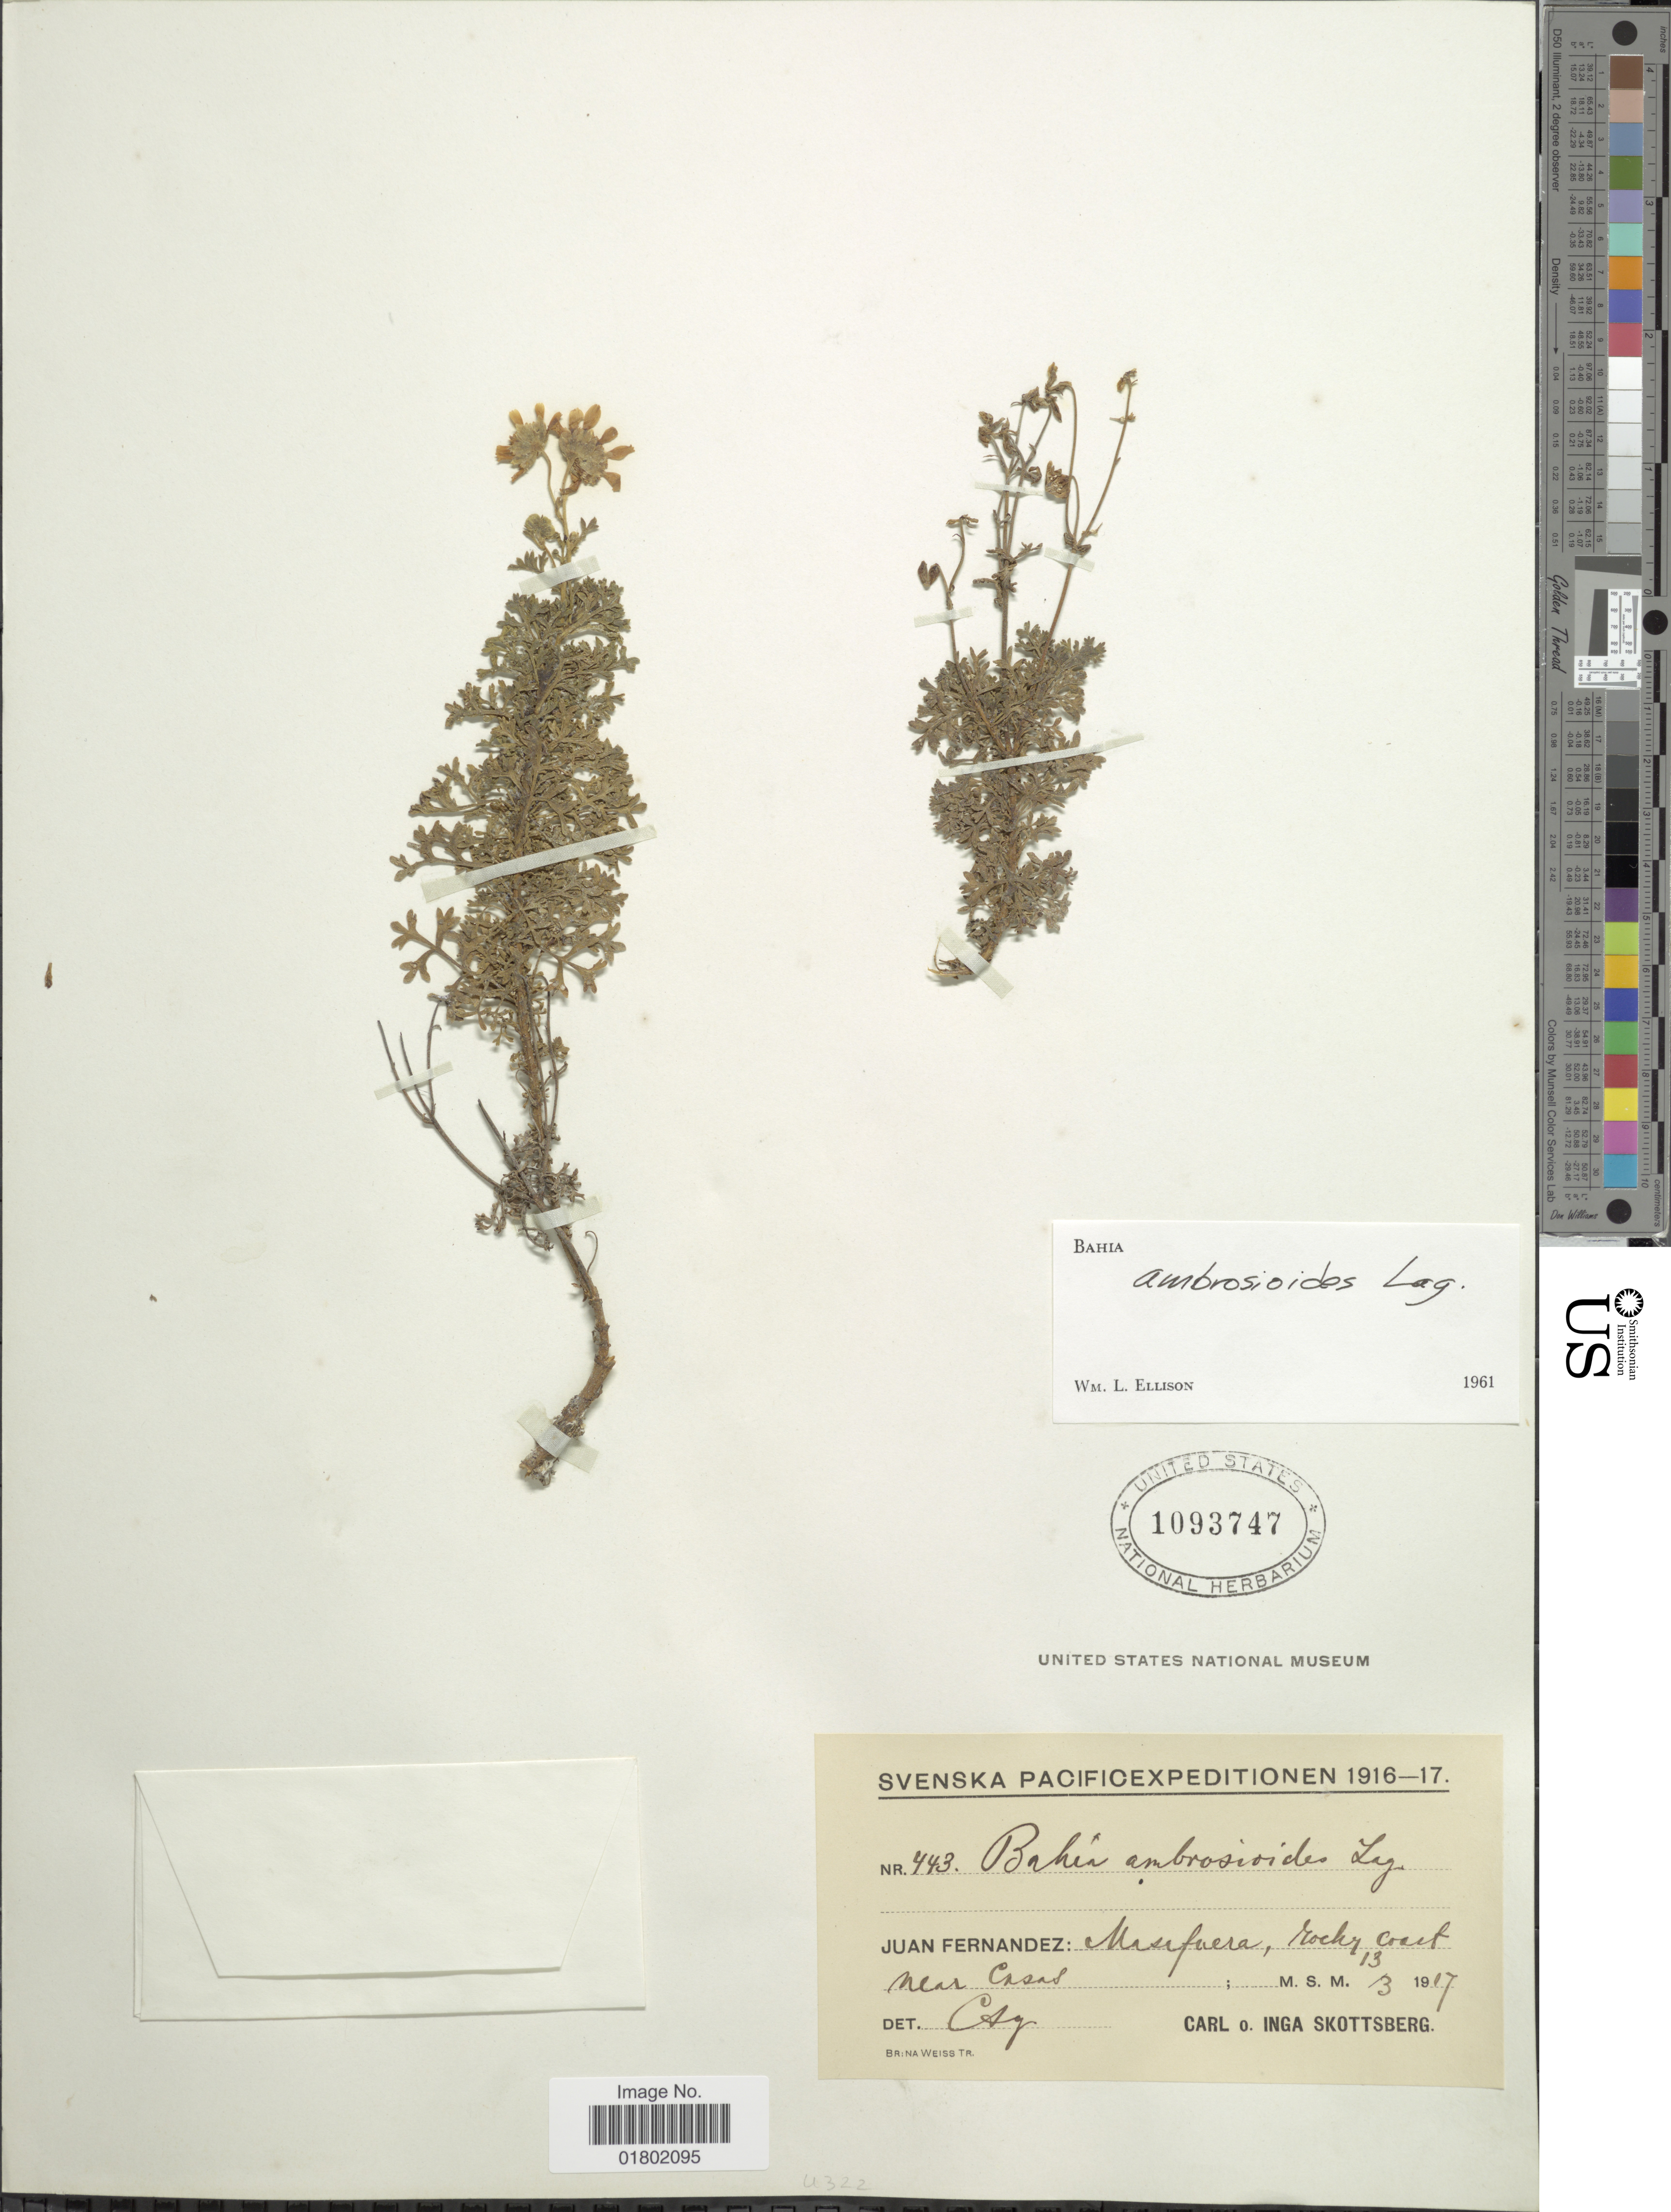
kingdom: Plantae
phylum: Tracheophyta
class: Magnoliopsida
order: Asterales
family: Asteraceae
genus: Bahia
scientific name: Bahia ambrosioides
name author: Lag.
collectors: C. Skottsberg & I. Skottsberg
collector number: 443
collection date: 1917-03-13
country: Chile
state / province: Valparaíso (V)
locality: Juan Fernandez: Masefuera, rocky coast near Casas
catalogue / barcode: US 1093747